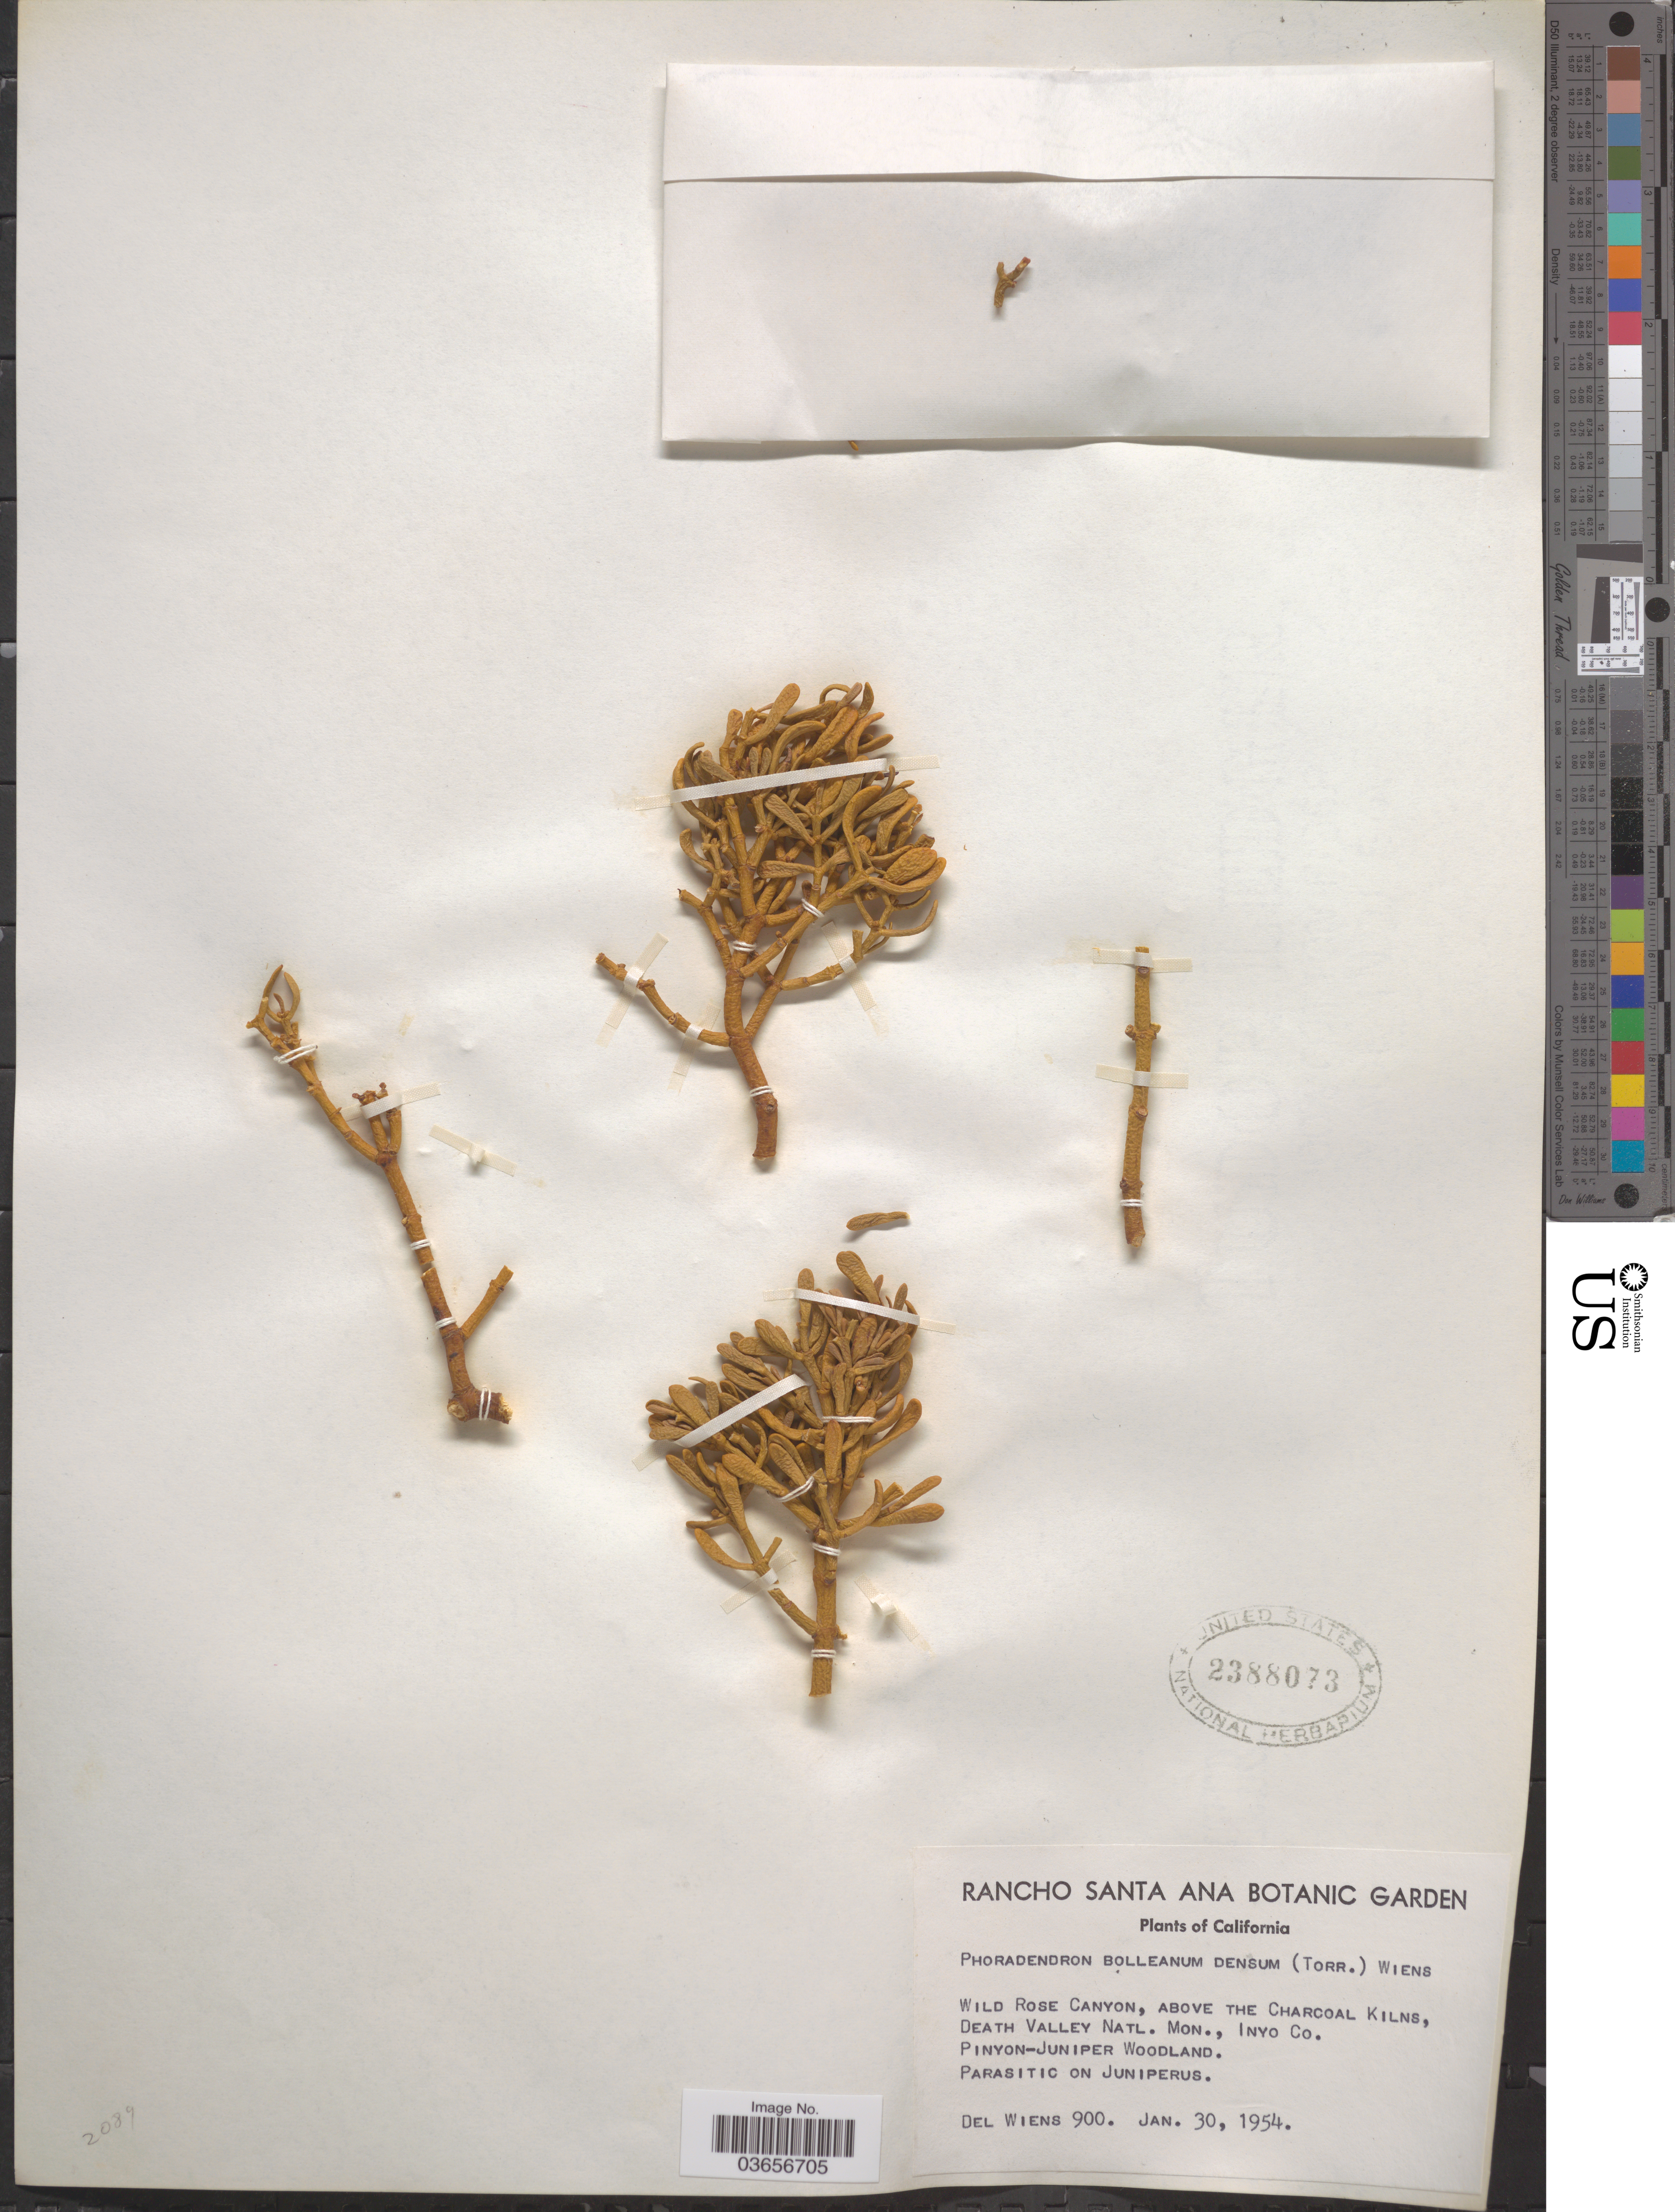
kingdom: Plantae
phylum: Tracheophyta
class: Magnoliopsida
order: Santalales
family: Viscaceae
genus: Phoradendron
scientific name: Phoradendron bolleanum var. densum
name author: (Torr. ex Trel.) Fosberg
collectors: D. Wiens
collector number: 900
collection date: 1954-01-30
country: United States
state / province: California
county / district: Inyo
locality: Wild Rose Canyon, Above The Charcoal Kilns, Death Valley Natl. Mon., Inyo Co.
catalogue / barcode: US 2388073